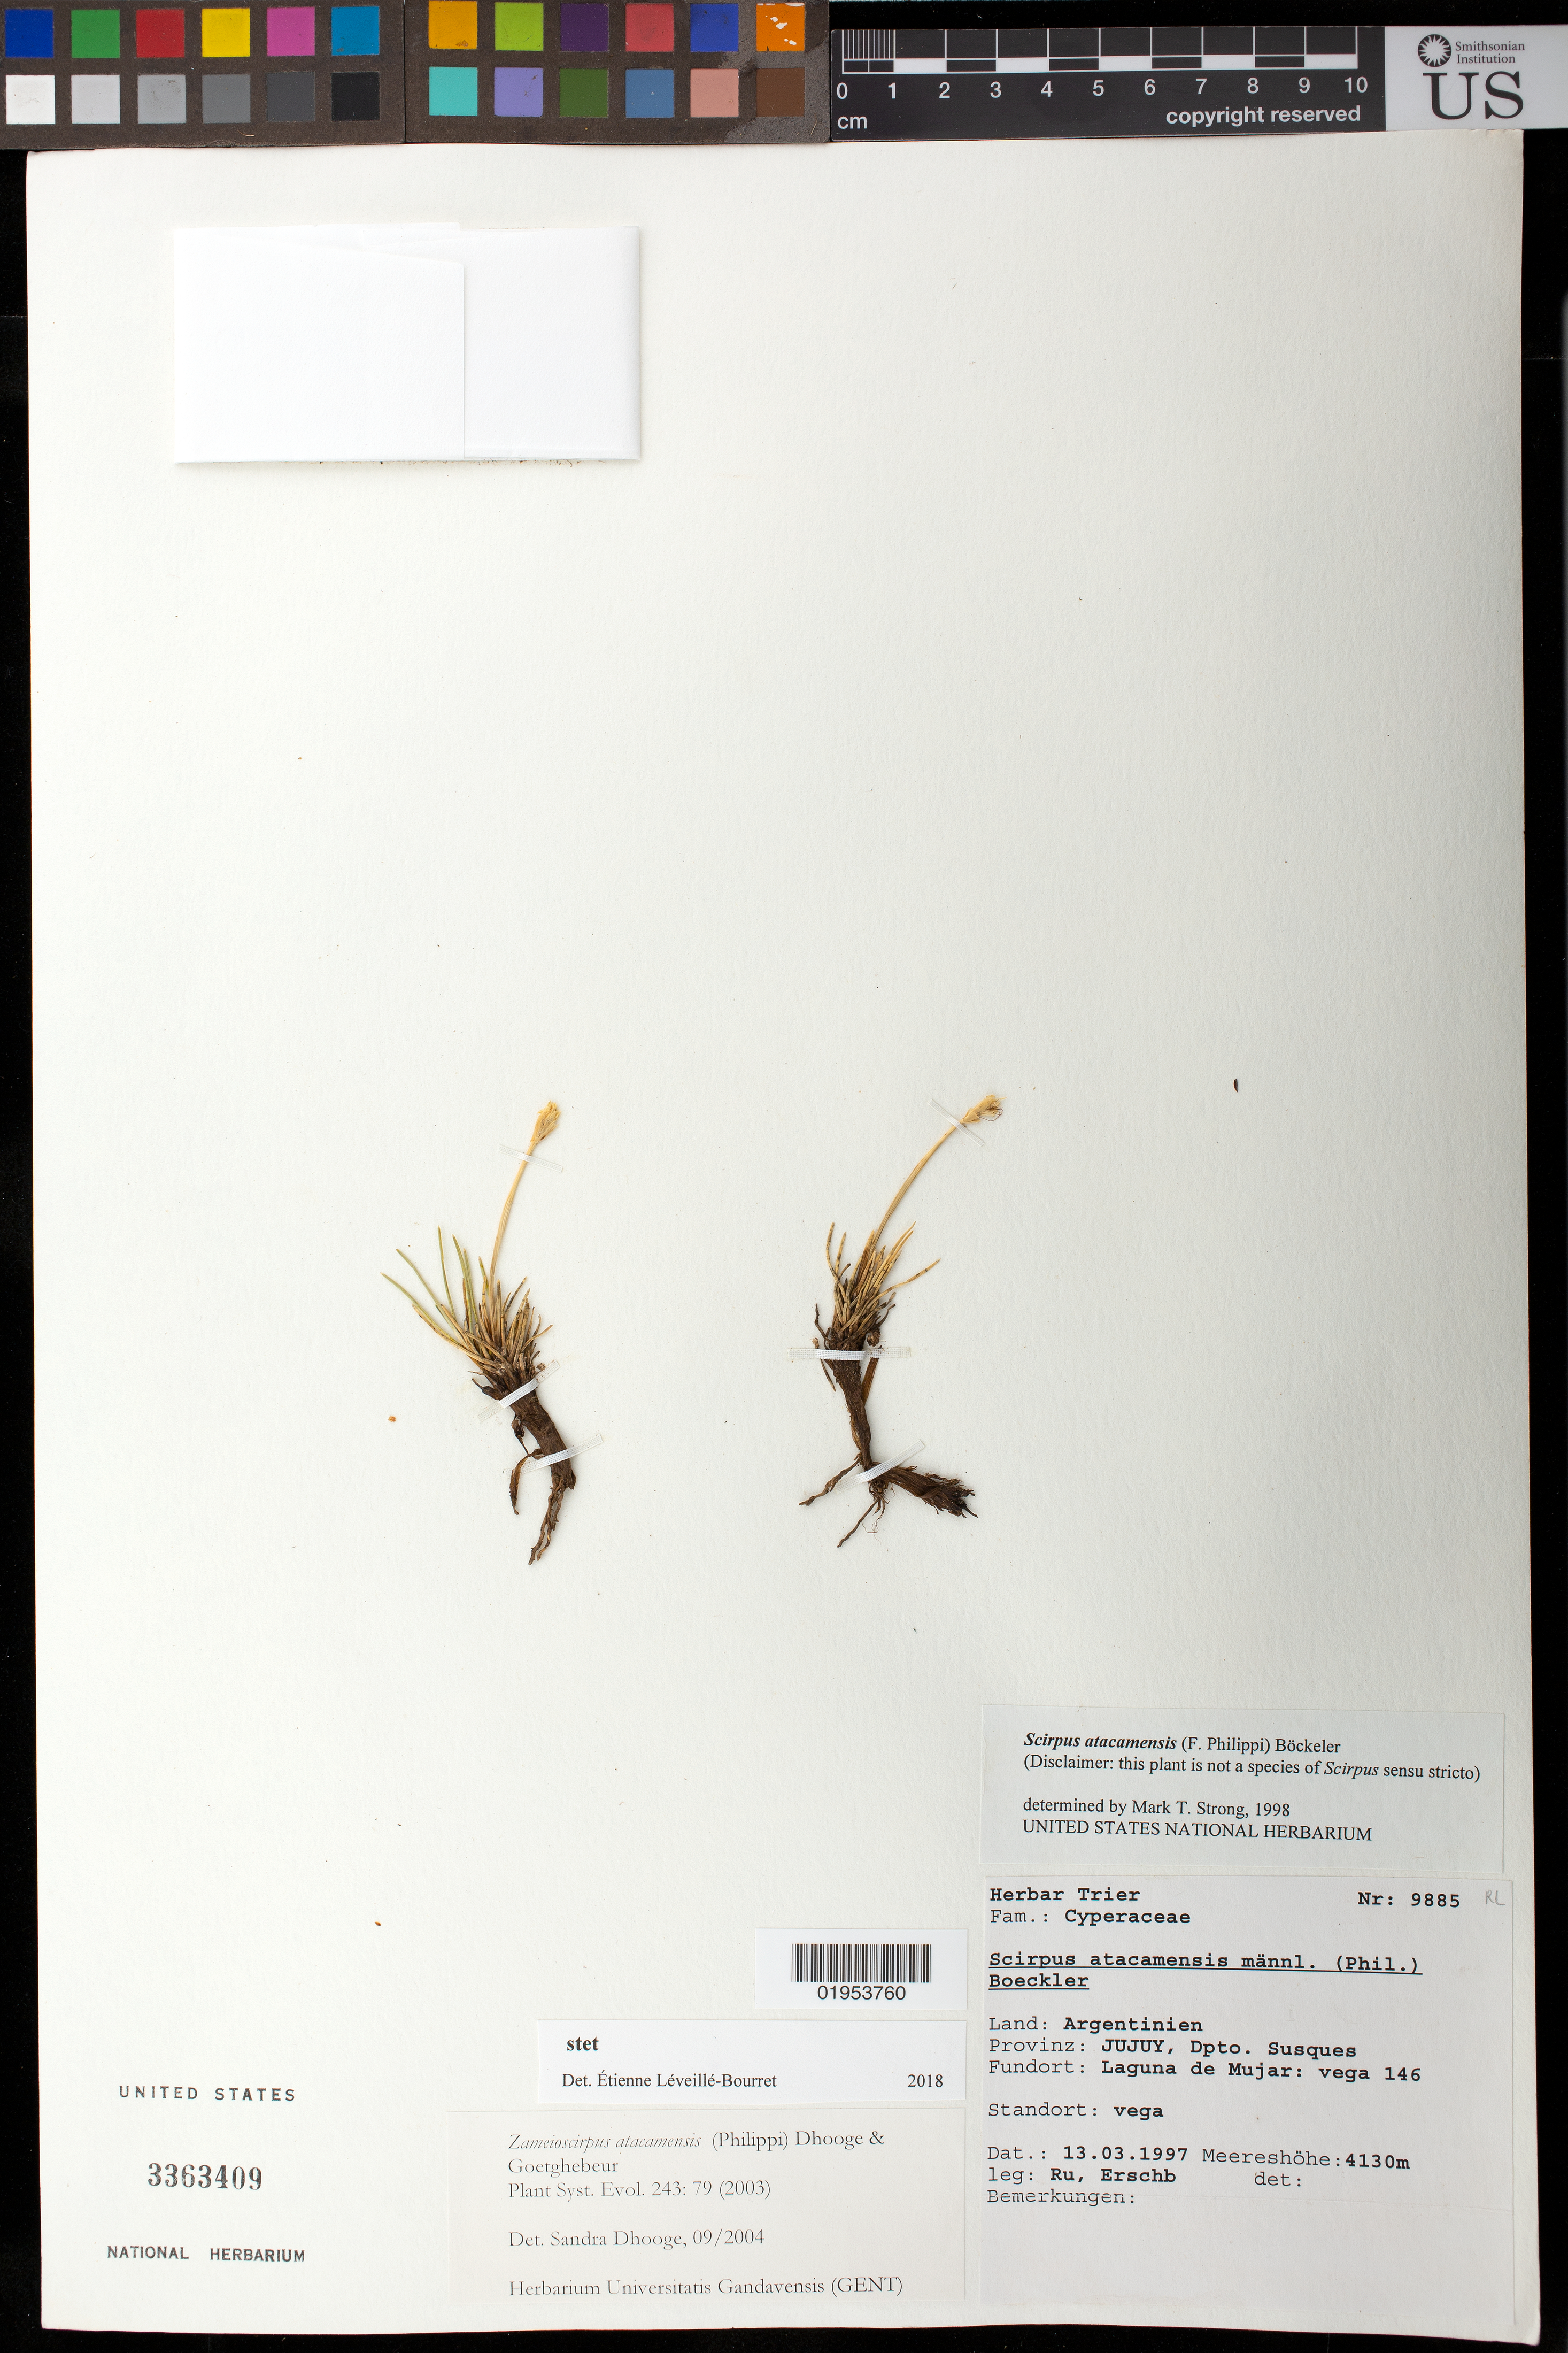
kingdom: Plantae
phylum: Tracheophyta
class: Liliopsida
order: Poales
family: Cyperaceae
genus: Zameioscirpus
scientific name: Zameioscirpus atacamensis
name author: (F. Phil.) Dhooge & Goetgh.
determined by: Dhooge, S.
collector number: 9885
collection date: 1997-03-13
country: Argentina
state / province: Jujuy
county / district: Susques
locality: Laguna de Mujar: vega 146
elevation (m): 4130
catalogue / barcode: US 3363409